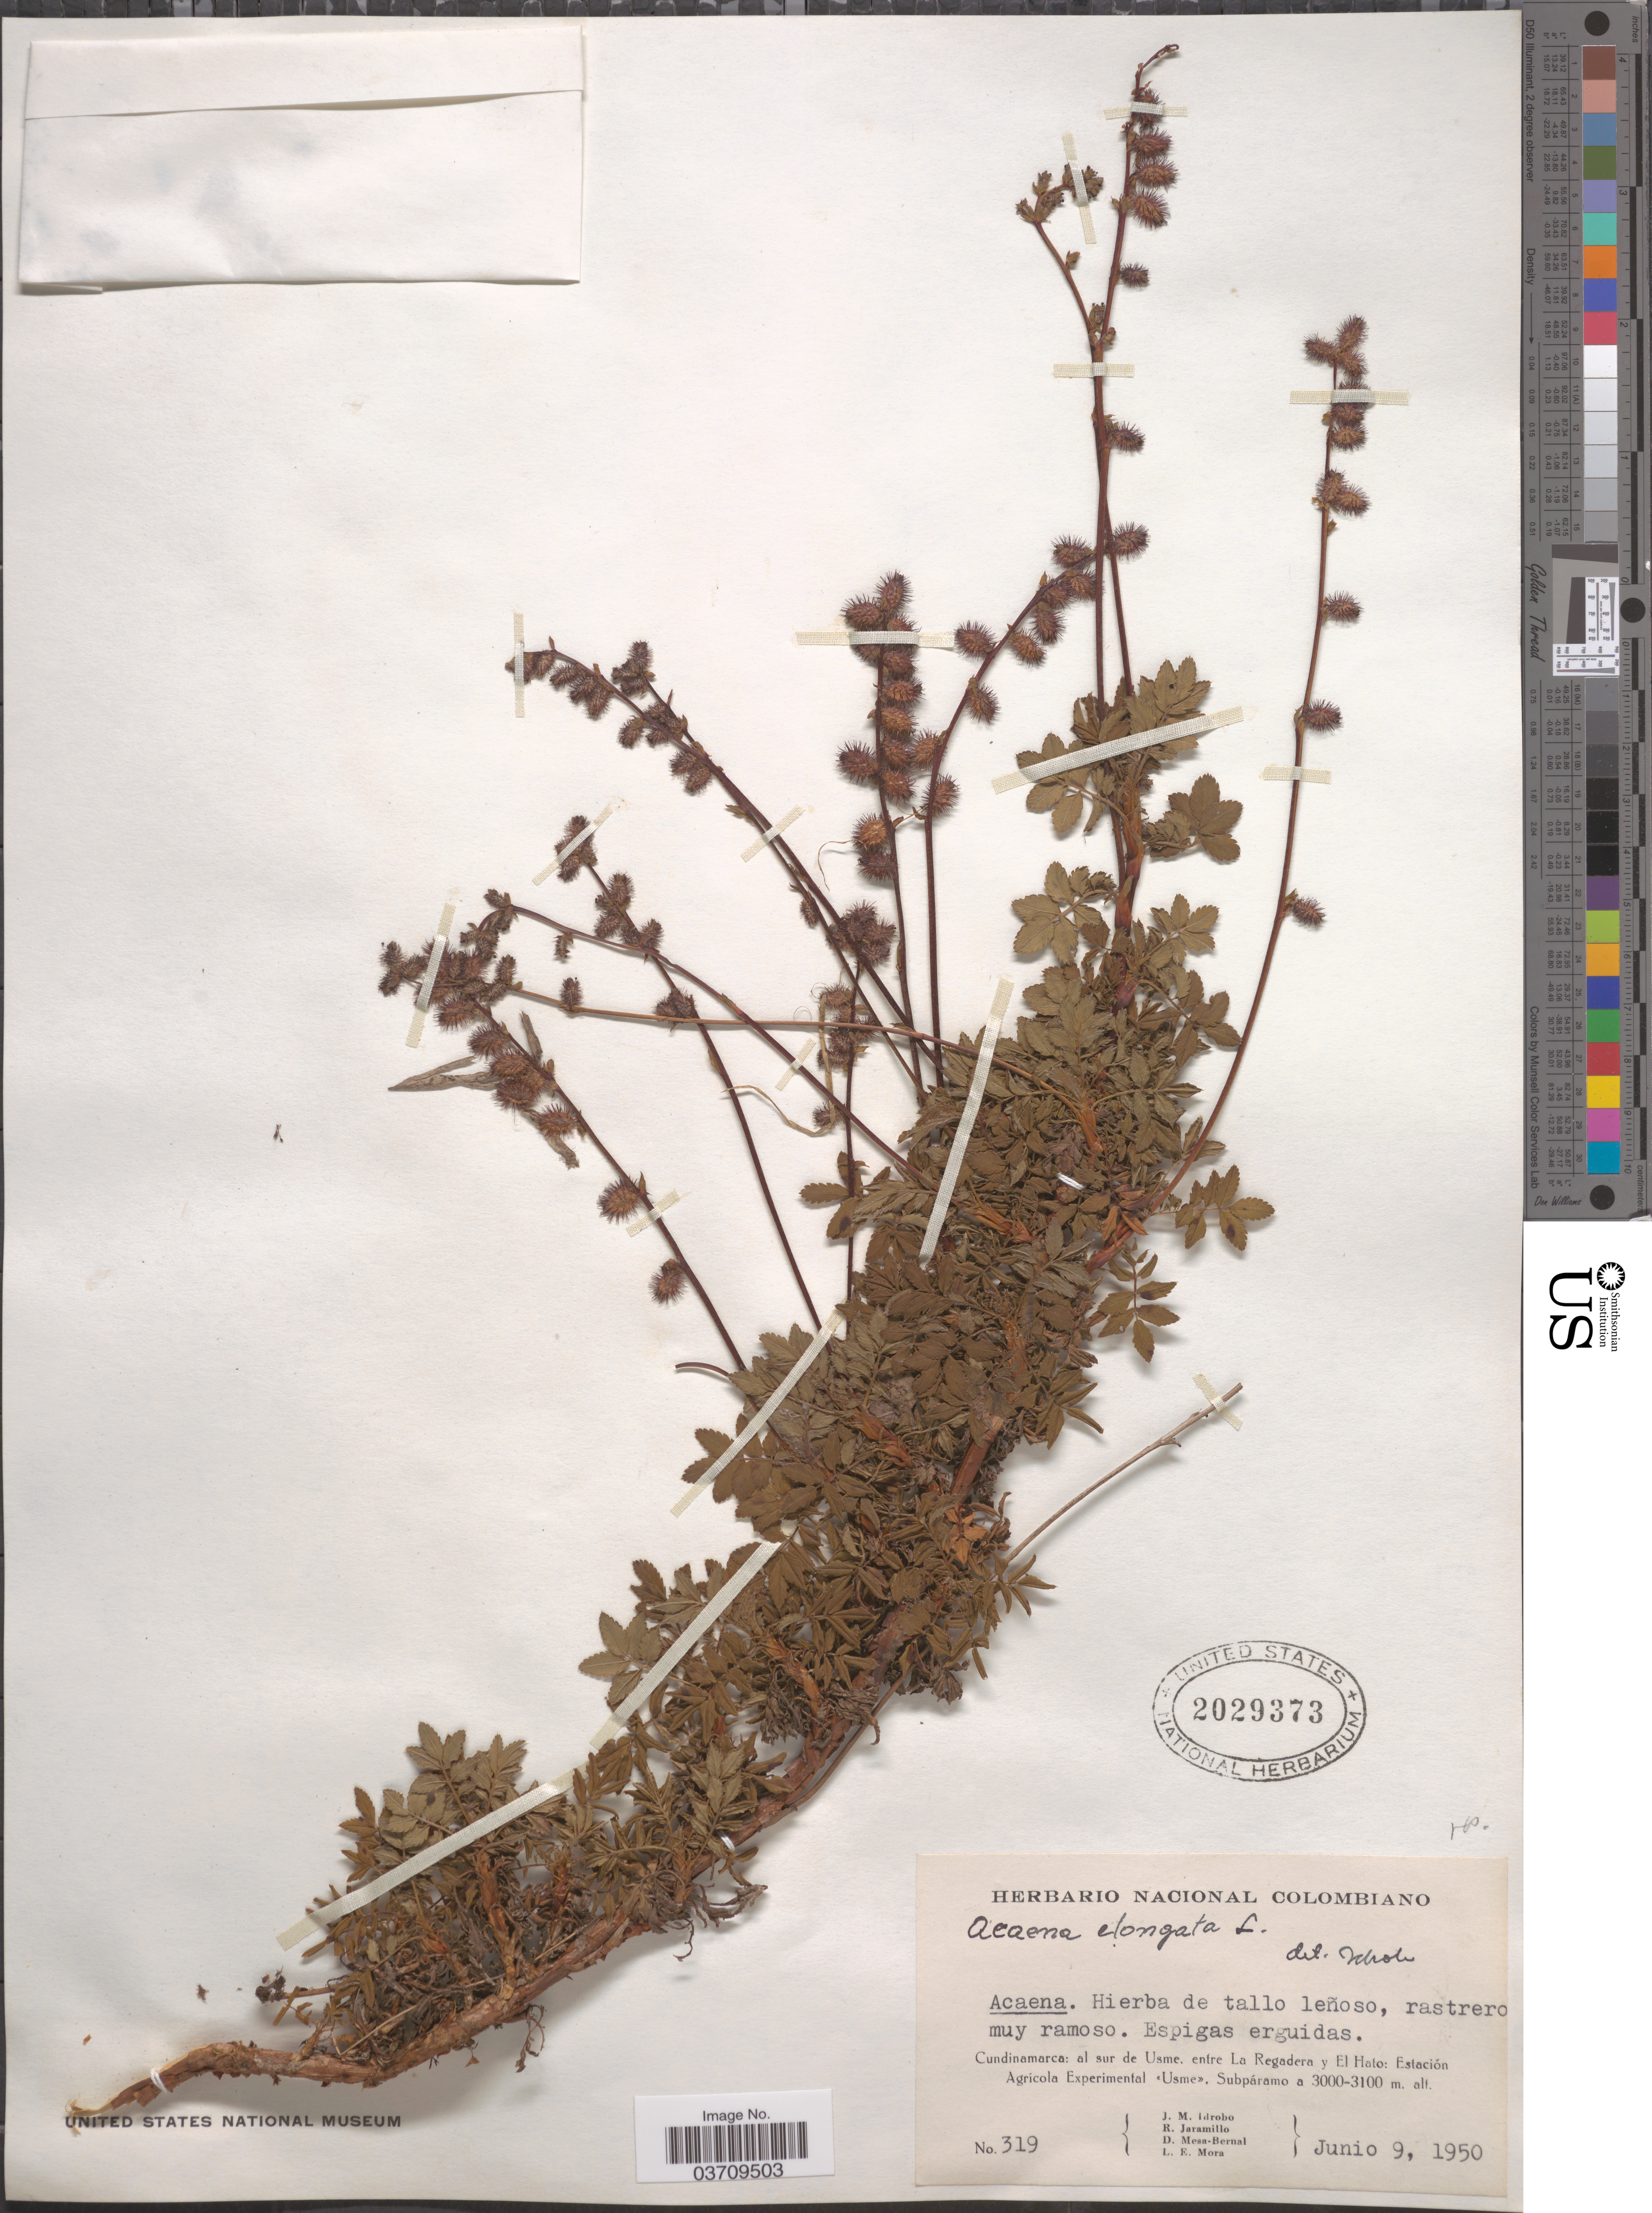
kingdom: Plantae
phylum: Tracheophyta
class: Magnoliopsida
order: Rosales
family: Rosaceae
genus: Acaena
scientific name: Acaena elongata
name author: L.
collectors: J. M. Idrobo, R. Jaramillo, D. Mesa-Bernal & L. Mora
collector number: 319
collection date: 1950-06-09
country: Colombia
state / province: Cundinamarca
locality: Al sur de Usme, entre La Regadera y El Hato: Estación Agrícola Experimental «Usme».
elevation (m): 3000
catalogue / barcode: US 2029373